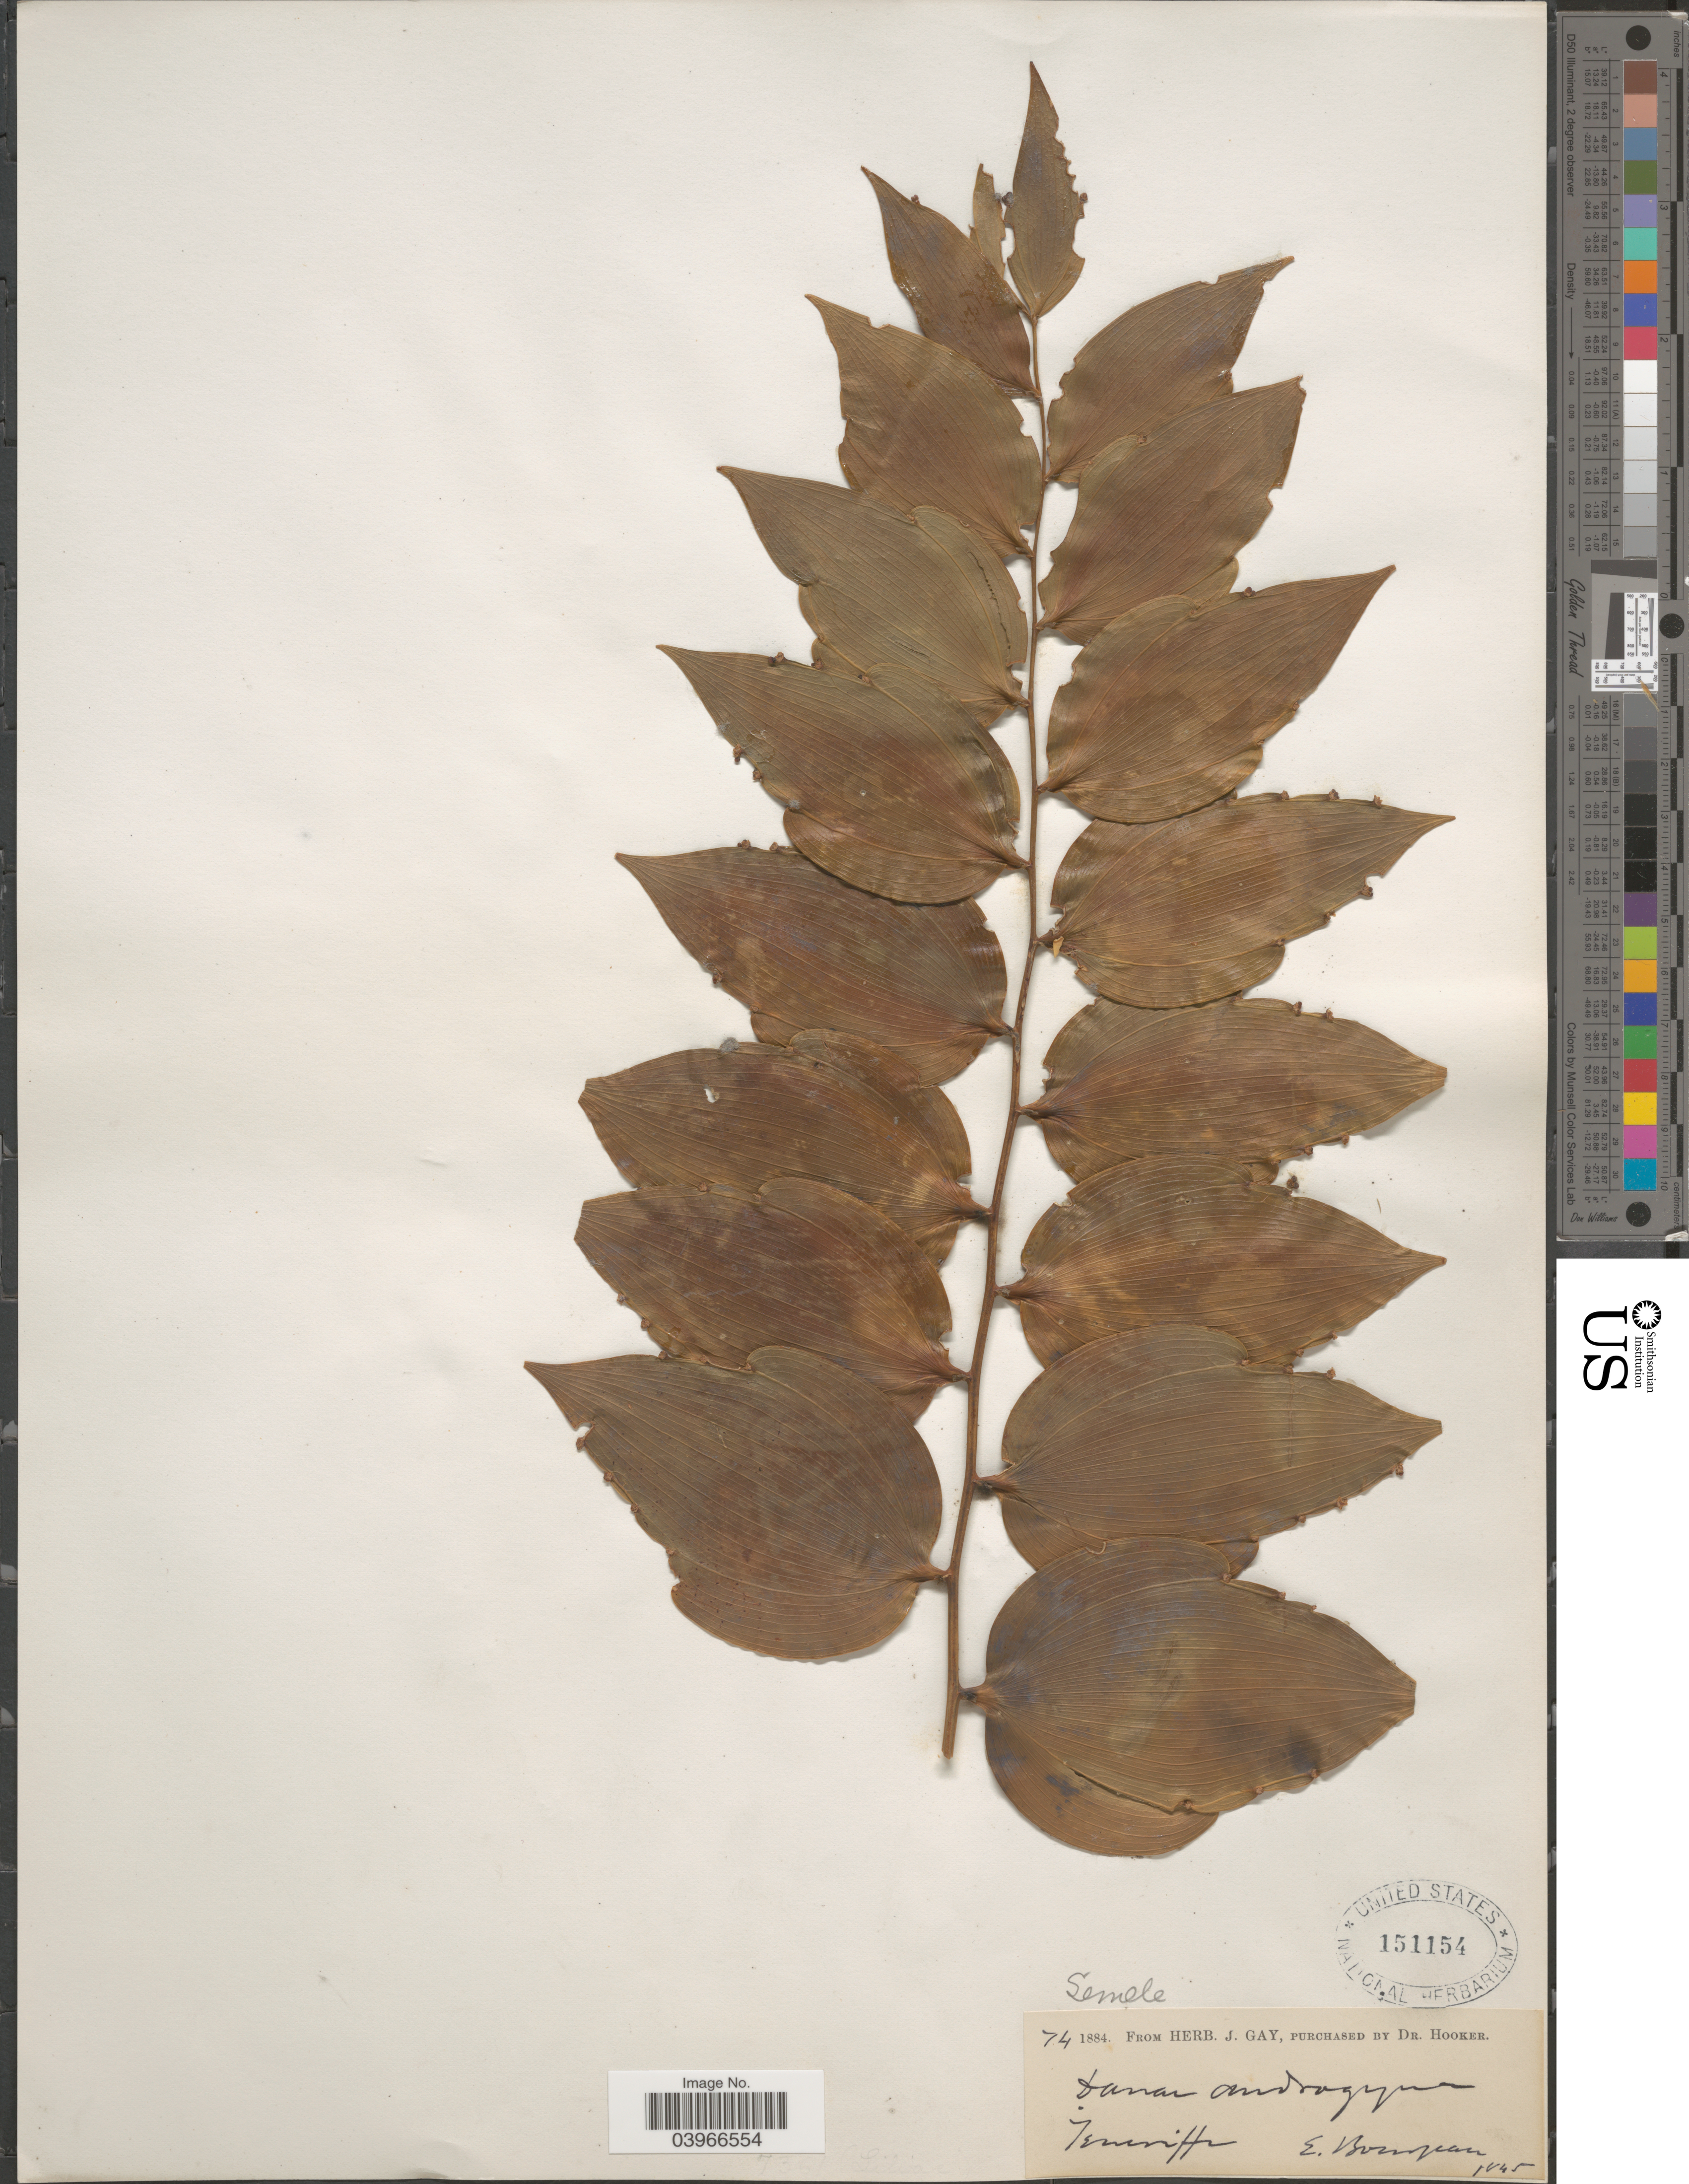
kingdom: Plantae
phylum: Tracheophyta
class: Liliopsida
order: Asparagales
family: Asparagaceae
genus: Danae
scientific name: Danae androgyna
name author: Webb & Berthel.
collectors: E. Bourgeau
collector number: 74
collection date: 1845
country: Spain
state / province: Canarias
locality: Teneriffe.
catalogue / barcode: US 151154